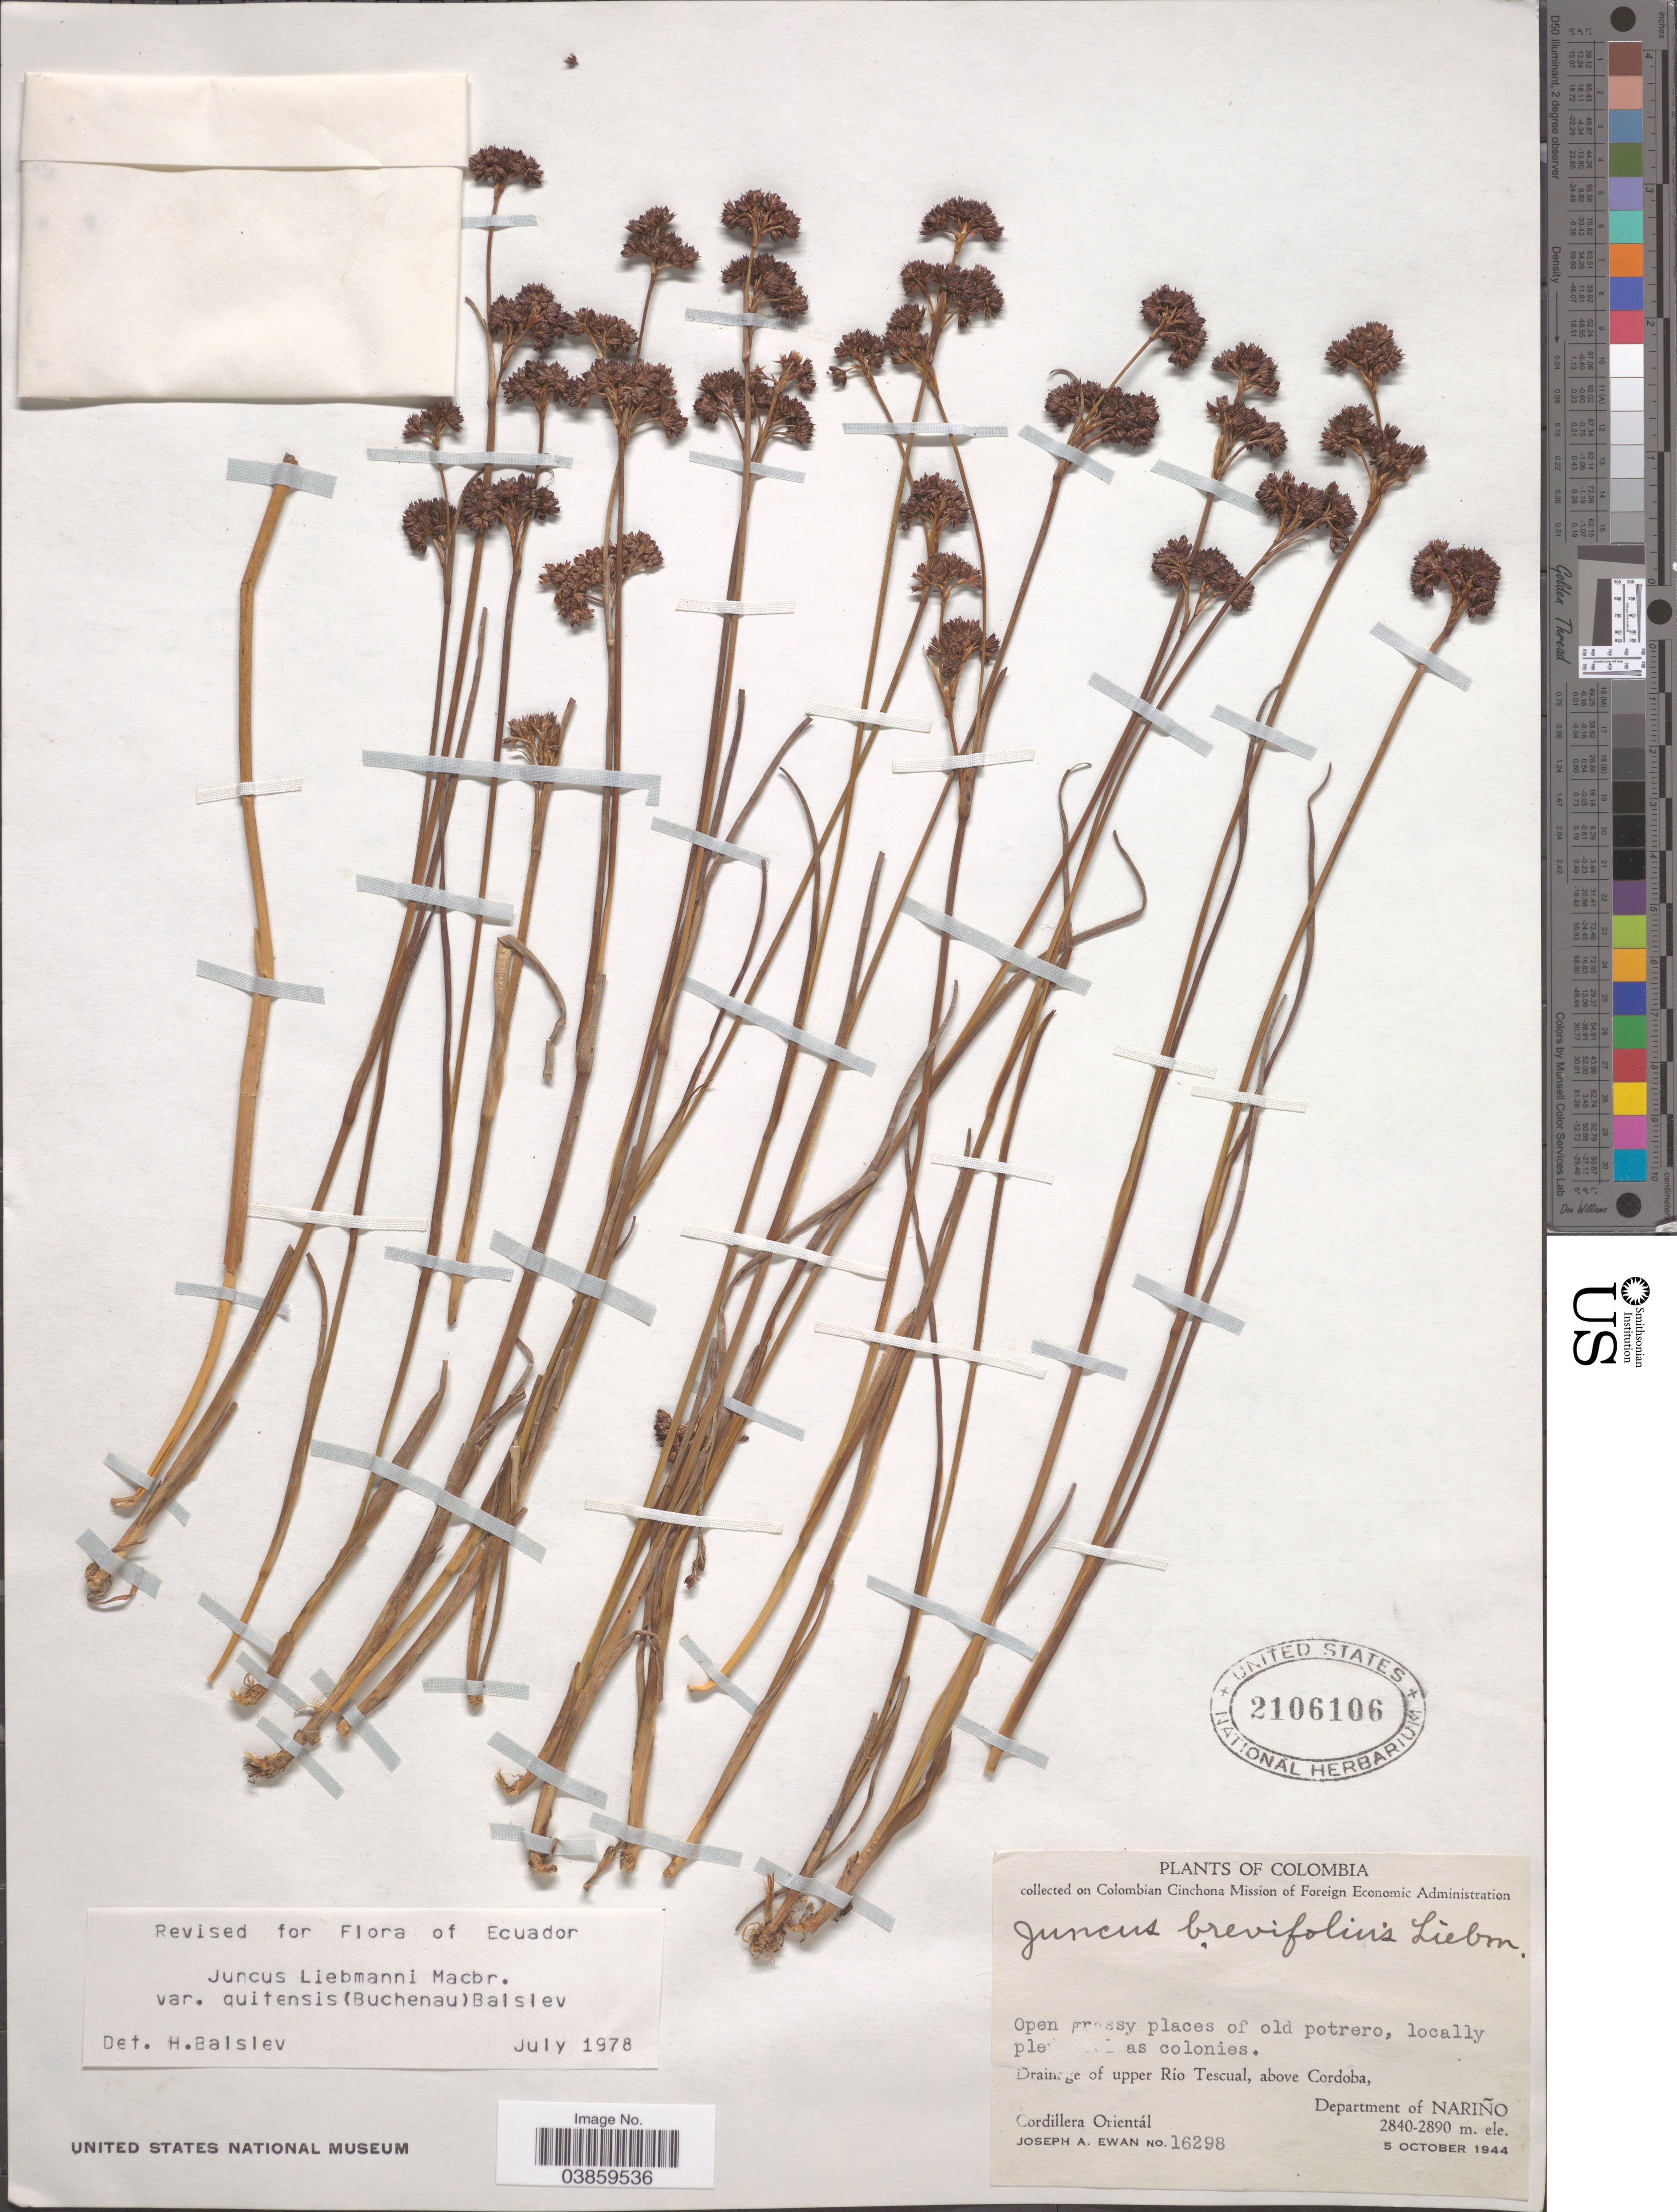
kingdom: Plantae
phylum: Tracheophyta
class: Liliopsida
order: Poales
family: Juncaceae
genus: Juncus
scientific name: Juncus liebmannii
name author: J.F. Macbr.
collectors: J. A. Ewan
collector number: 16298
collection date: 1944-10-05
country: Colombia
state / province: Nariño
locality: Drainage of upper Río Tescual, above Cordoba, Department of Nariño. Cordillera Orientál.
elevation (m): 2840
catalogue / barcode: US 2106106